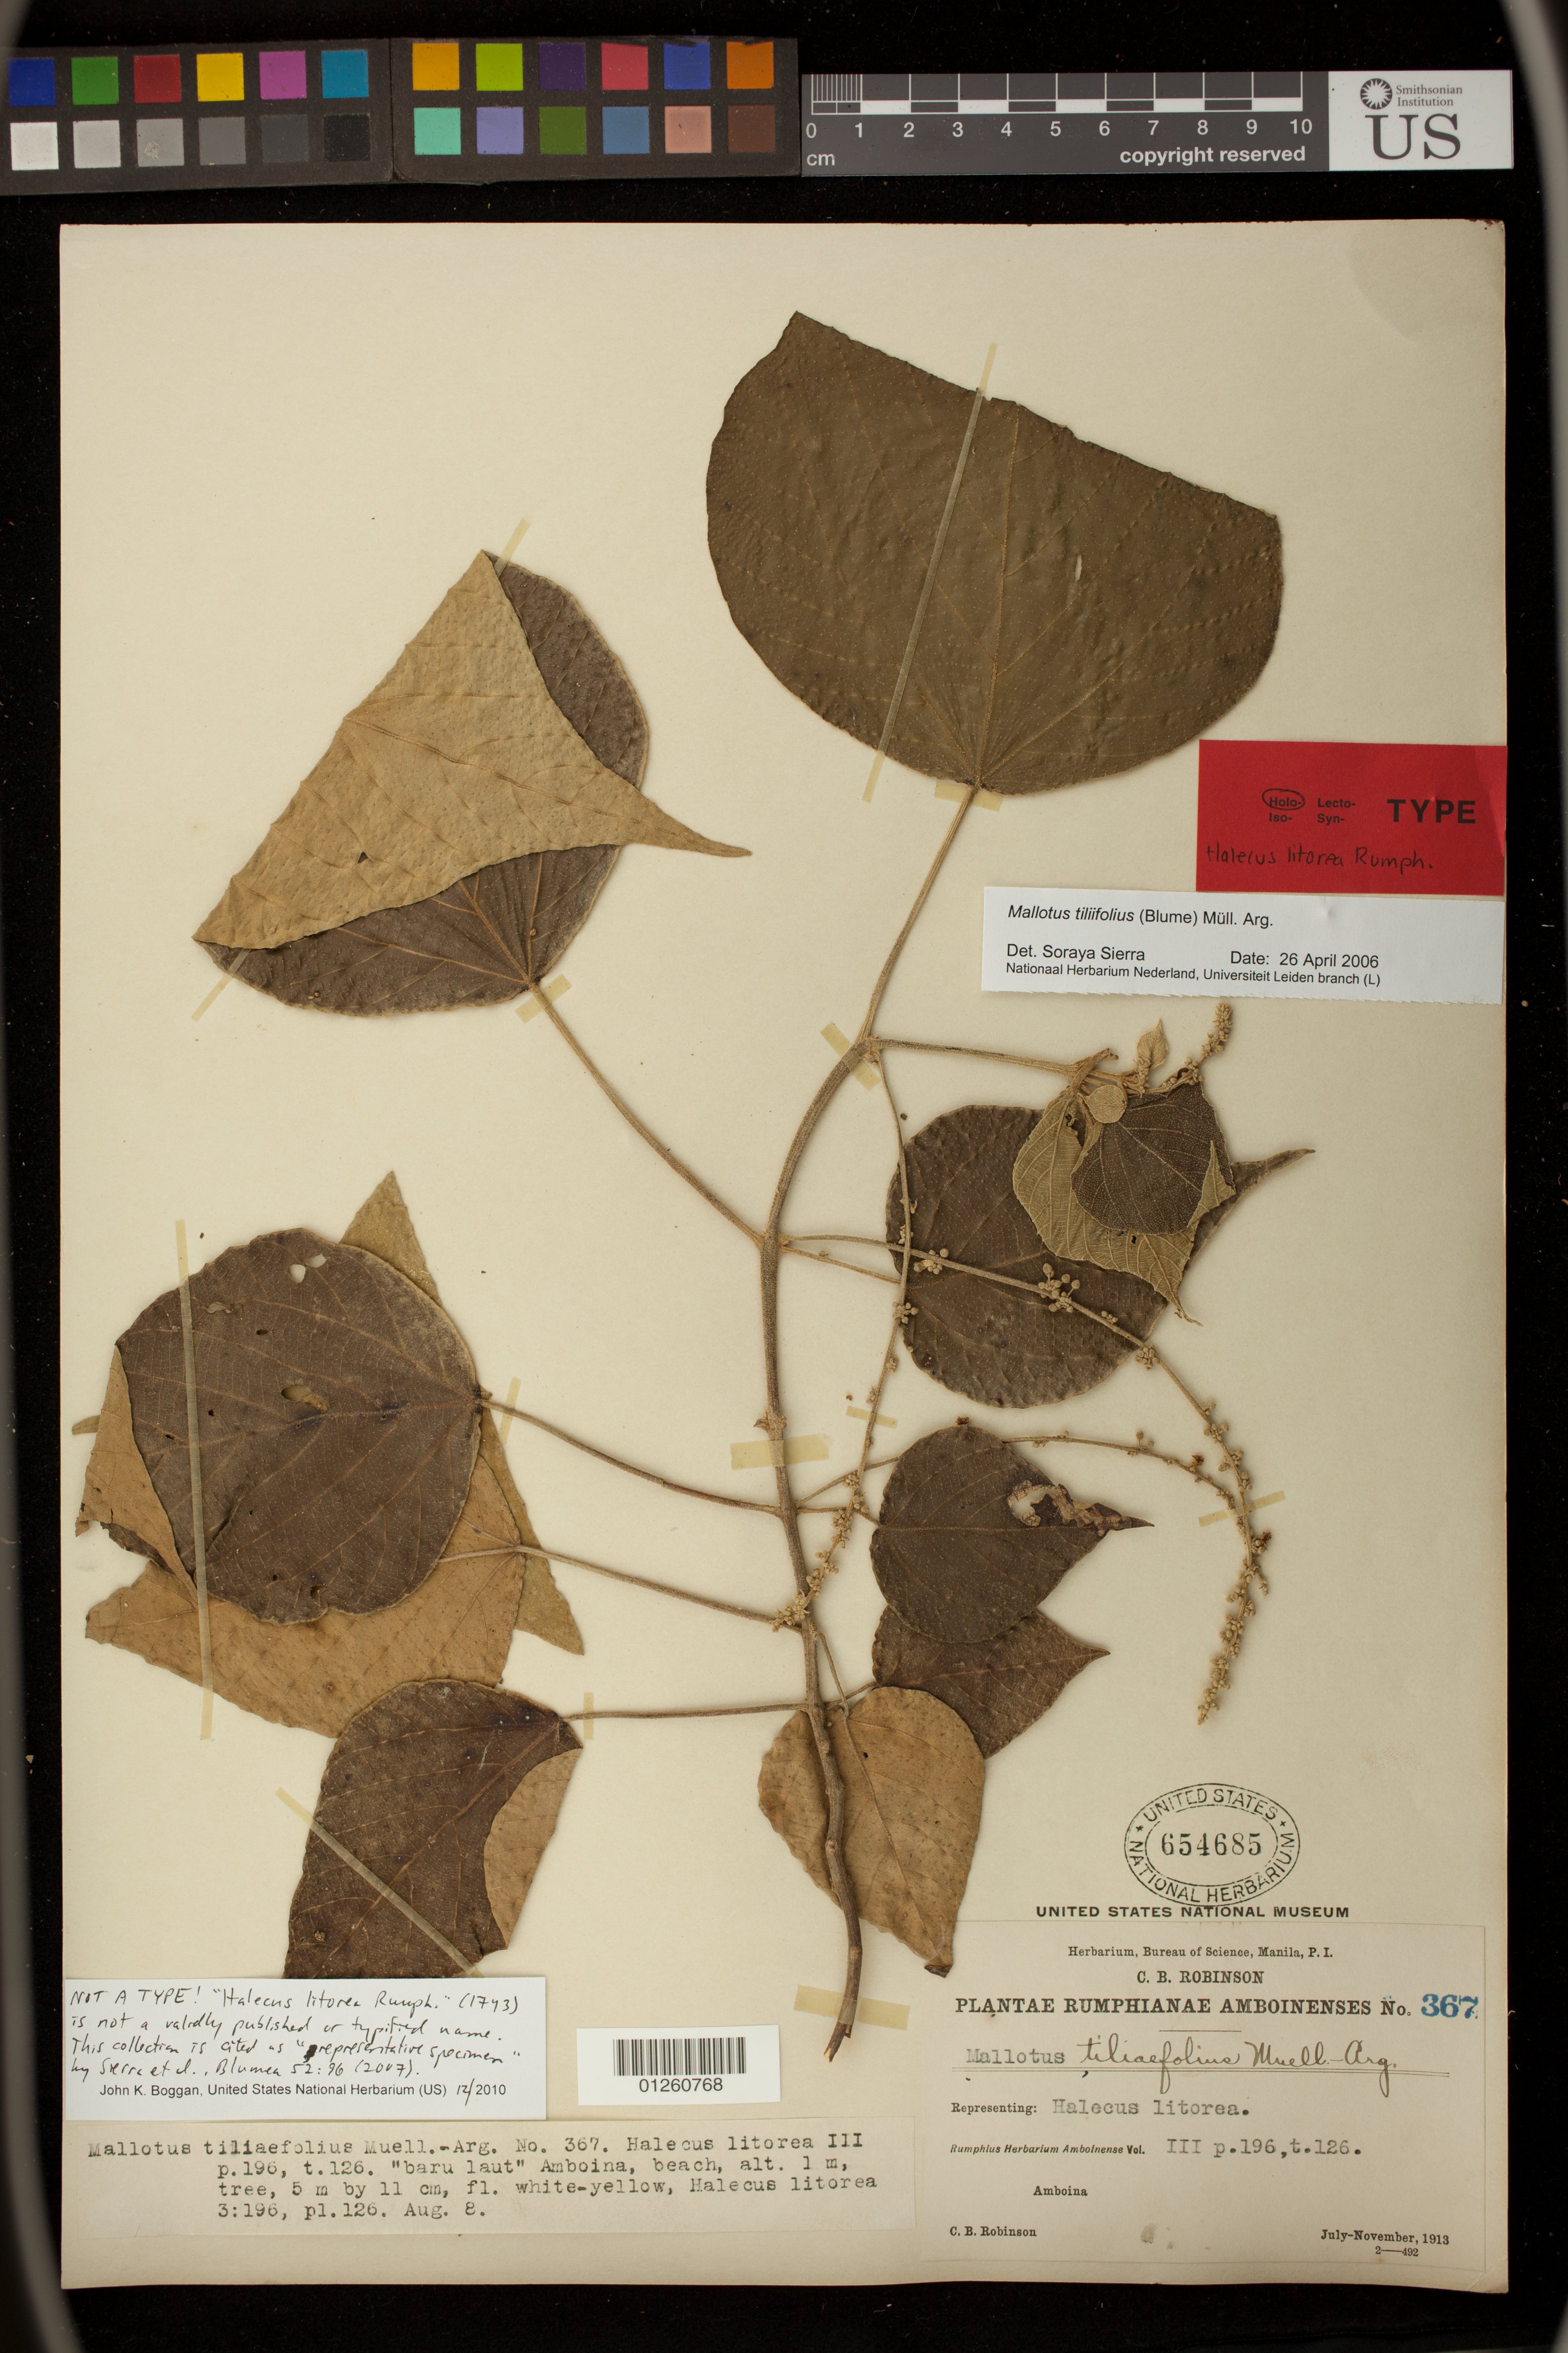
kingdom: Plantae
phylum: Tracheophyta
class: Magnoliopsida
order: Malpighiales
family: Euphorbiaceae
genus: Mallotus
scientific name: Mallotus tiliifolius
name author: (Blume) Müll. Arg.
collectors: C. Robinson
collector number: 367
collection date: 1913-08-08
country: Indonesia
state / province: Sumatra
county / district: Aceh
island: Amboina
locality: "baru laut" Amboina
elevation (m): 1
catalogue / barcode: US 654685